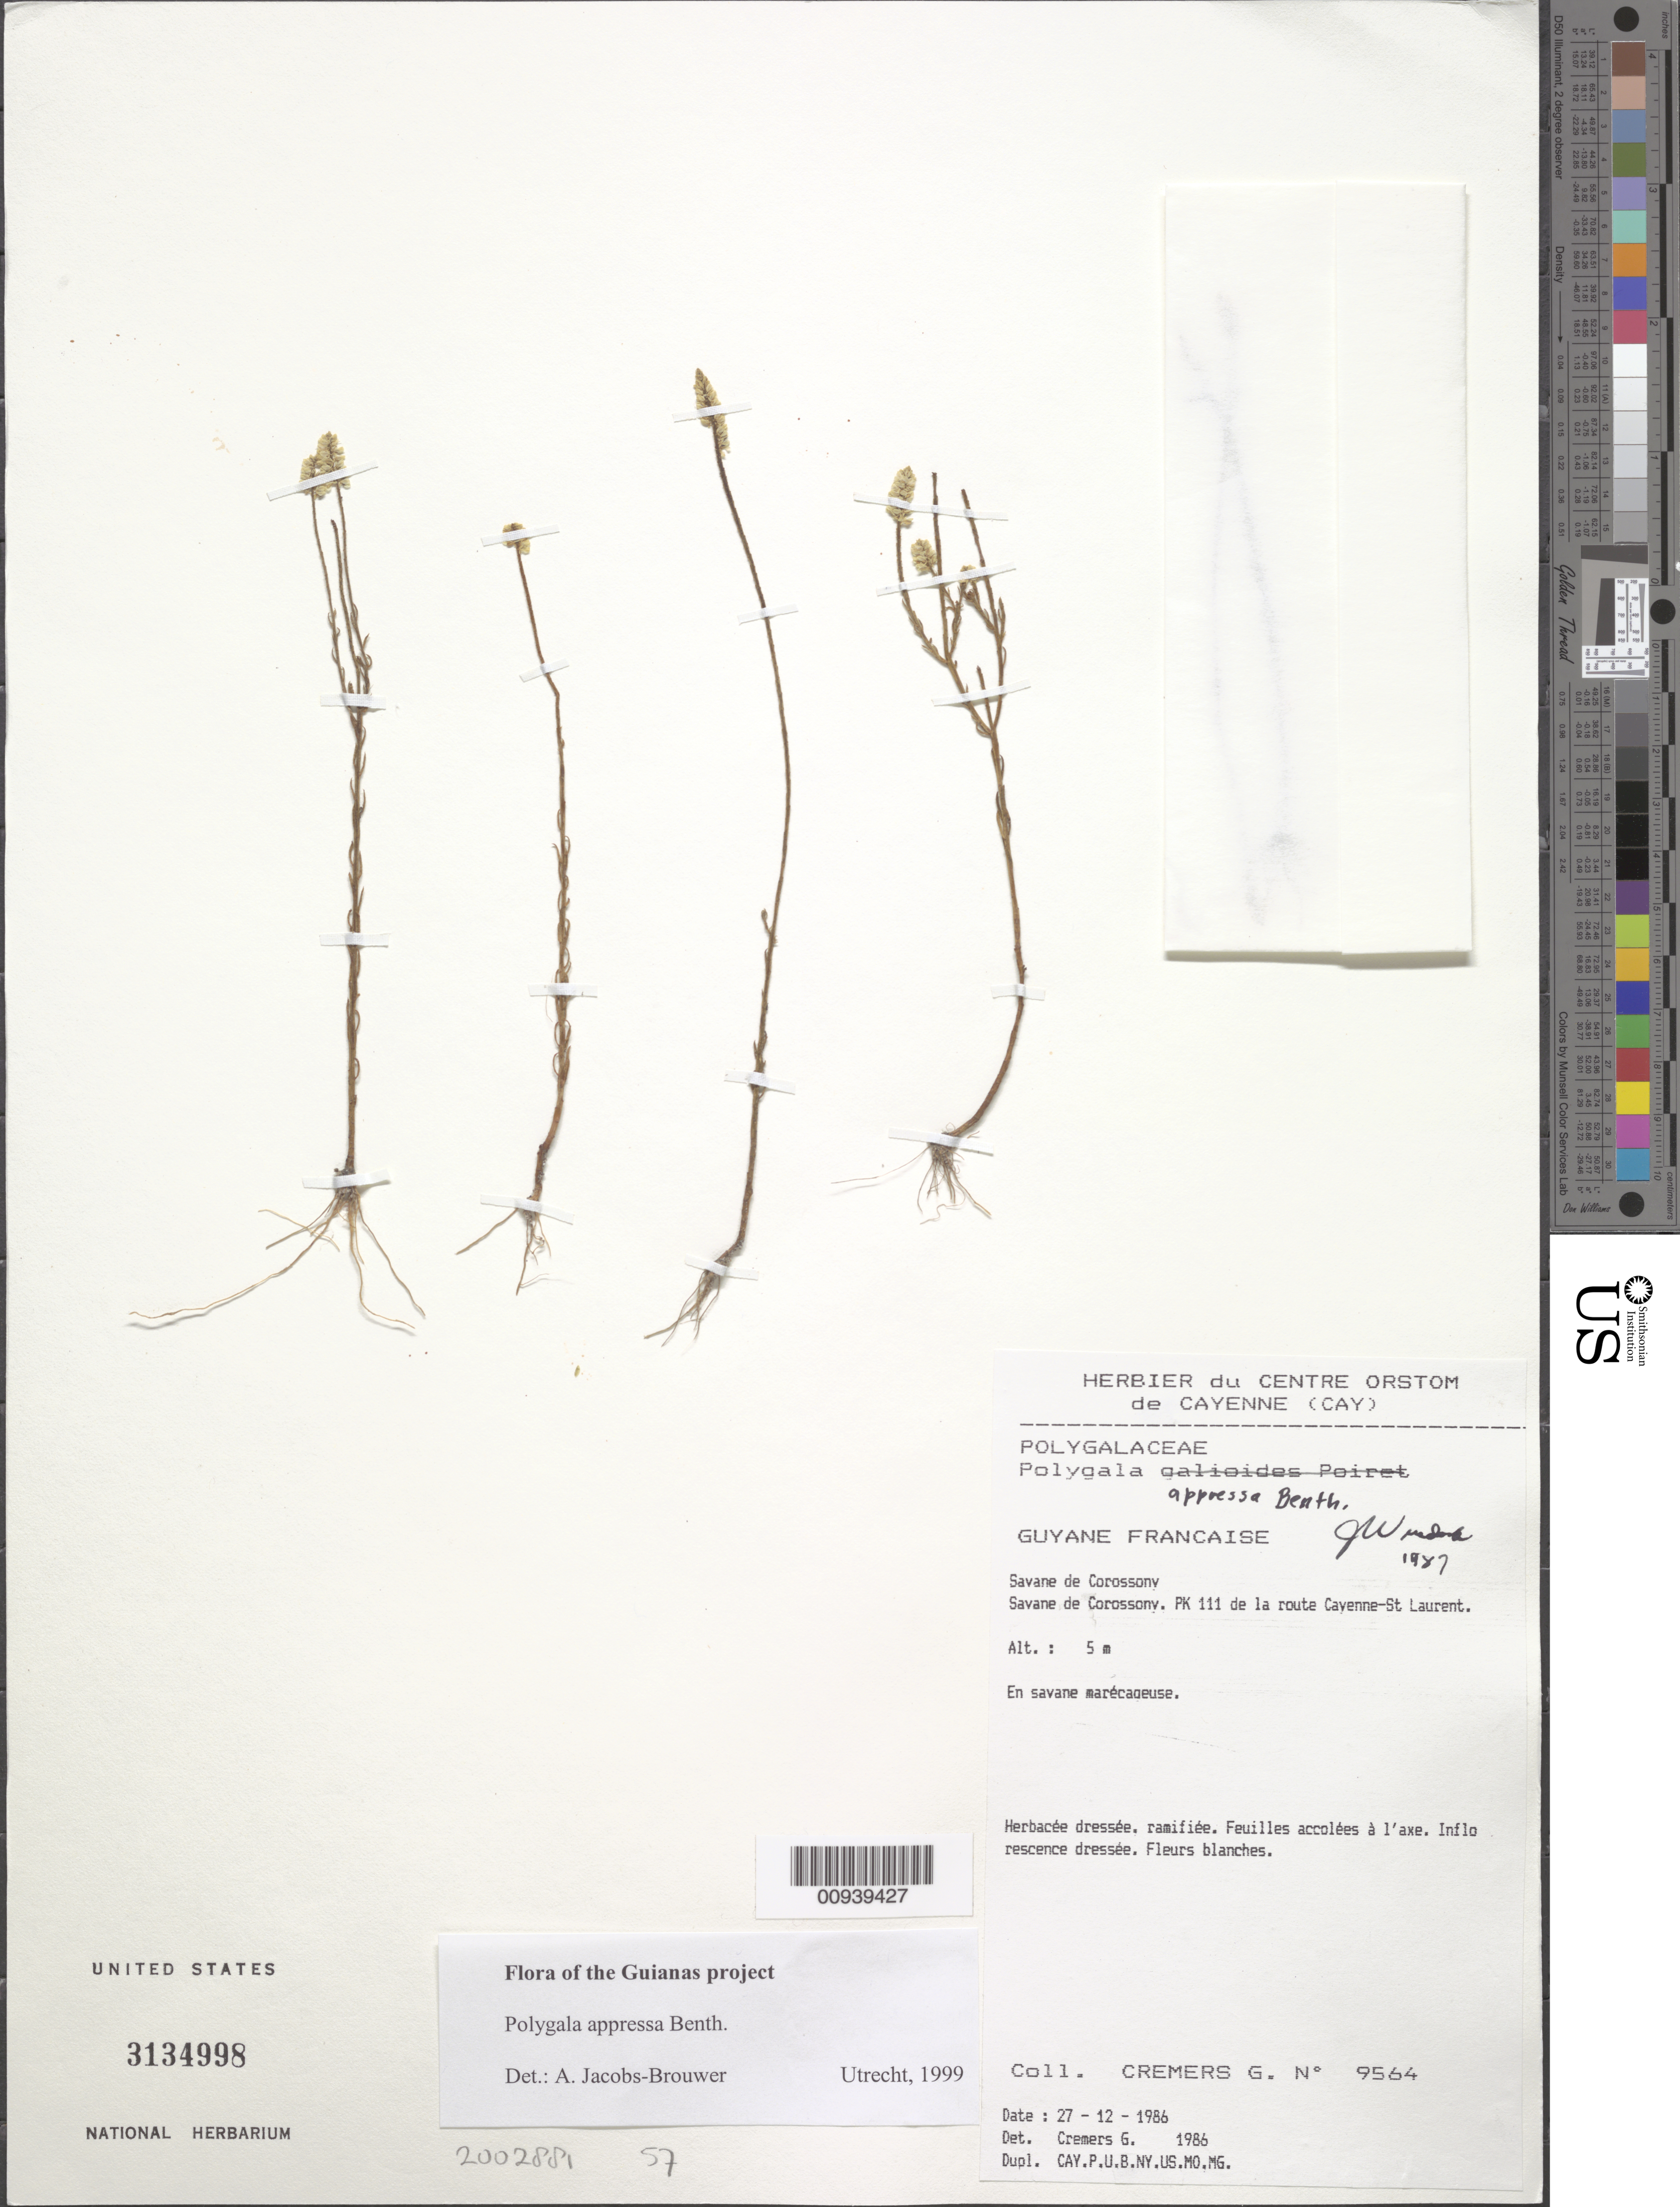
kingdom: Plantae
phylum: Tracheophyta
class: Magnoliopsida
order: Fabales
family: Polygalaceae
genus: Polygala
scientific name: Polygala appressa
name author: Benth.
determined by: Jacobs-Brouwer, A.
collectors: G. Cremers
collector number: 9564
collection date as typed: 27-Dec-86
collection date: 1986-12-27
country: French Guiana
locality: Savane de Corossony, PK 111 de la route Cayenne-St. Laurent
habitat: Savane marecageuse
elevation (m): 5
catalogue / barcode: US 3134998